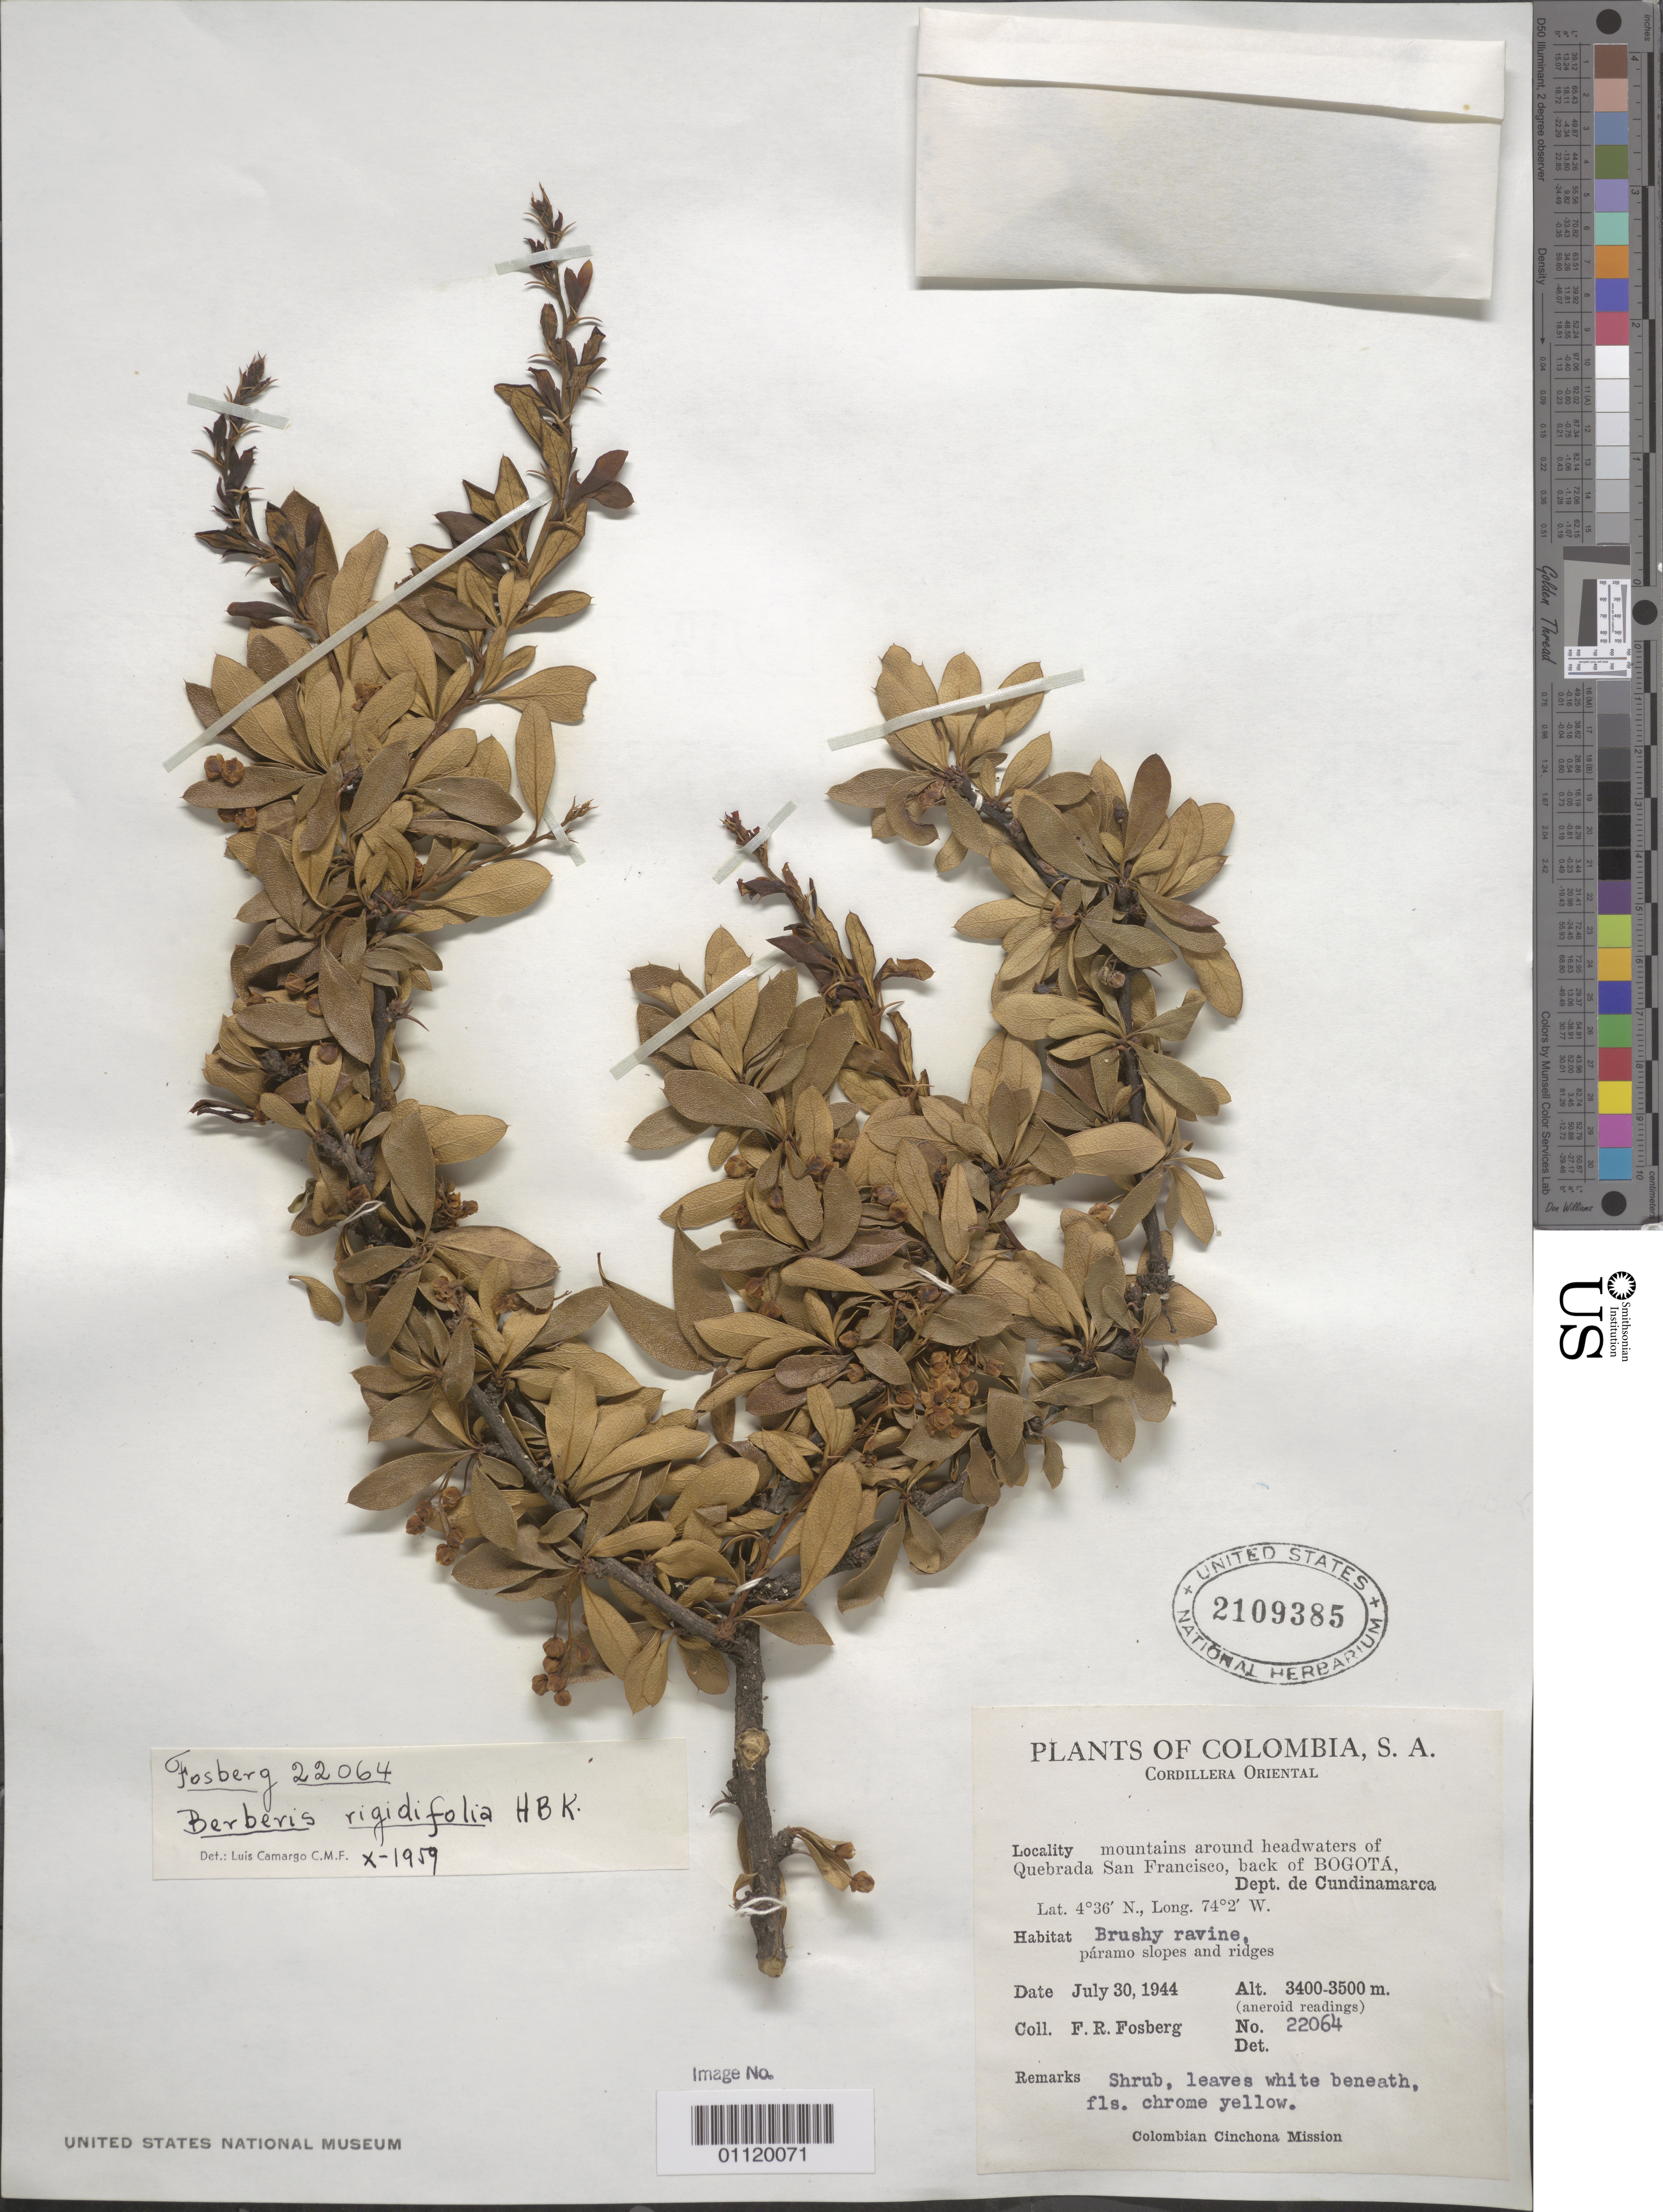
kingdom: Plantae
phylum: Tracheophyta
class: Magnoliopsida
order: Ranunculales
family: Berberidaceae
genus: Berberis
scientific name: Berberis rigidifolia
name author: Kunth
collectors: F. R. Fosberg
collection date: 1944-07-30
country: Colombia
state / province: Cundinamarca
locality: Cordillera Oriental: mountains around headwaters of Quebrada San Francisco, back of Bogotá.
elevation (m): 3400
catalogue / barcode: US 2109385